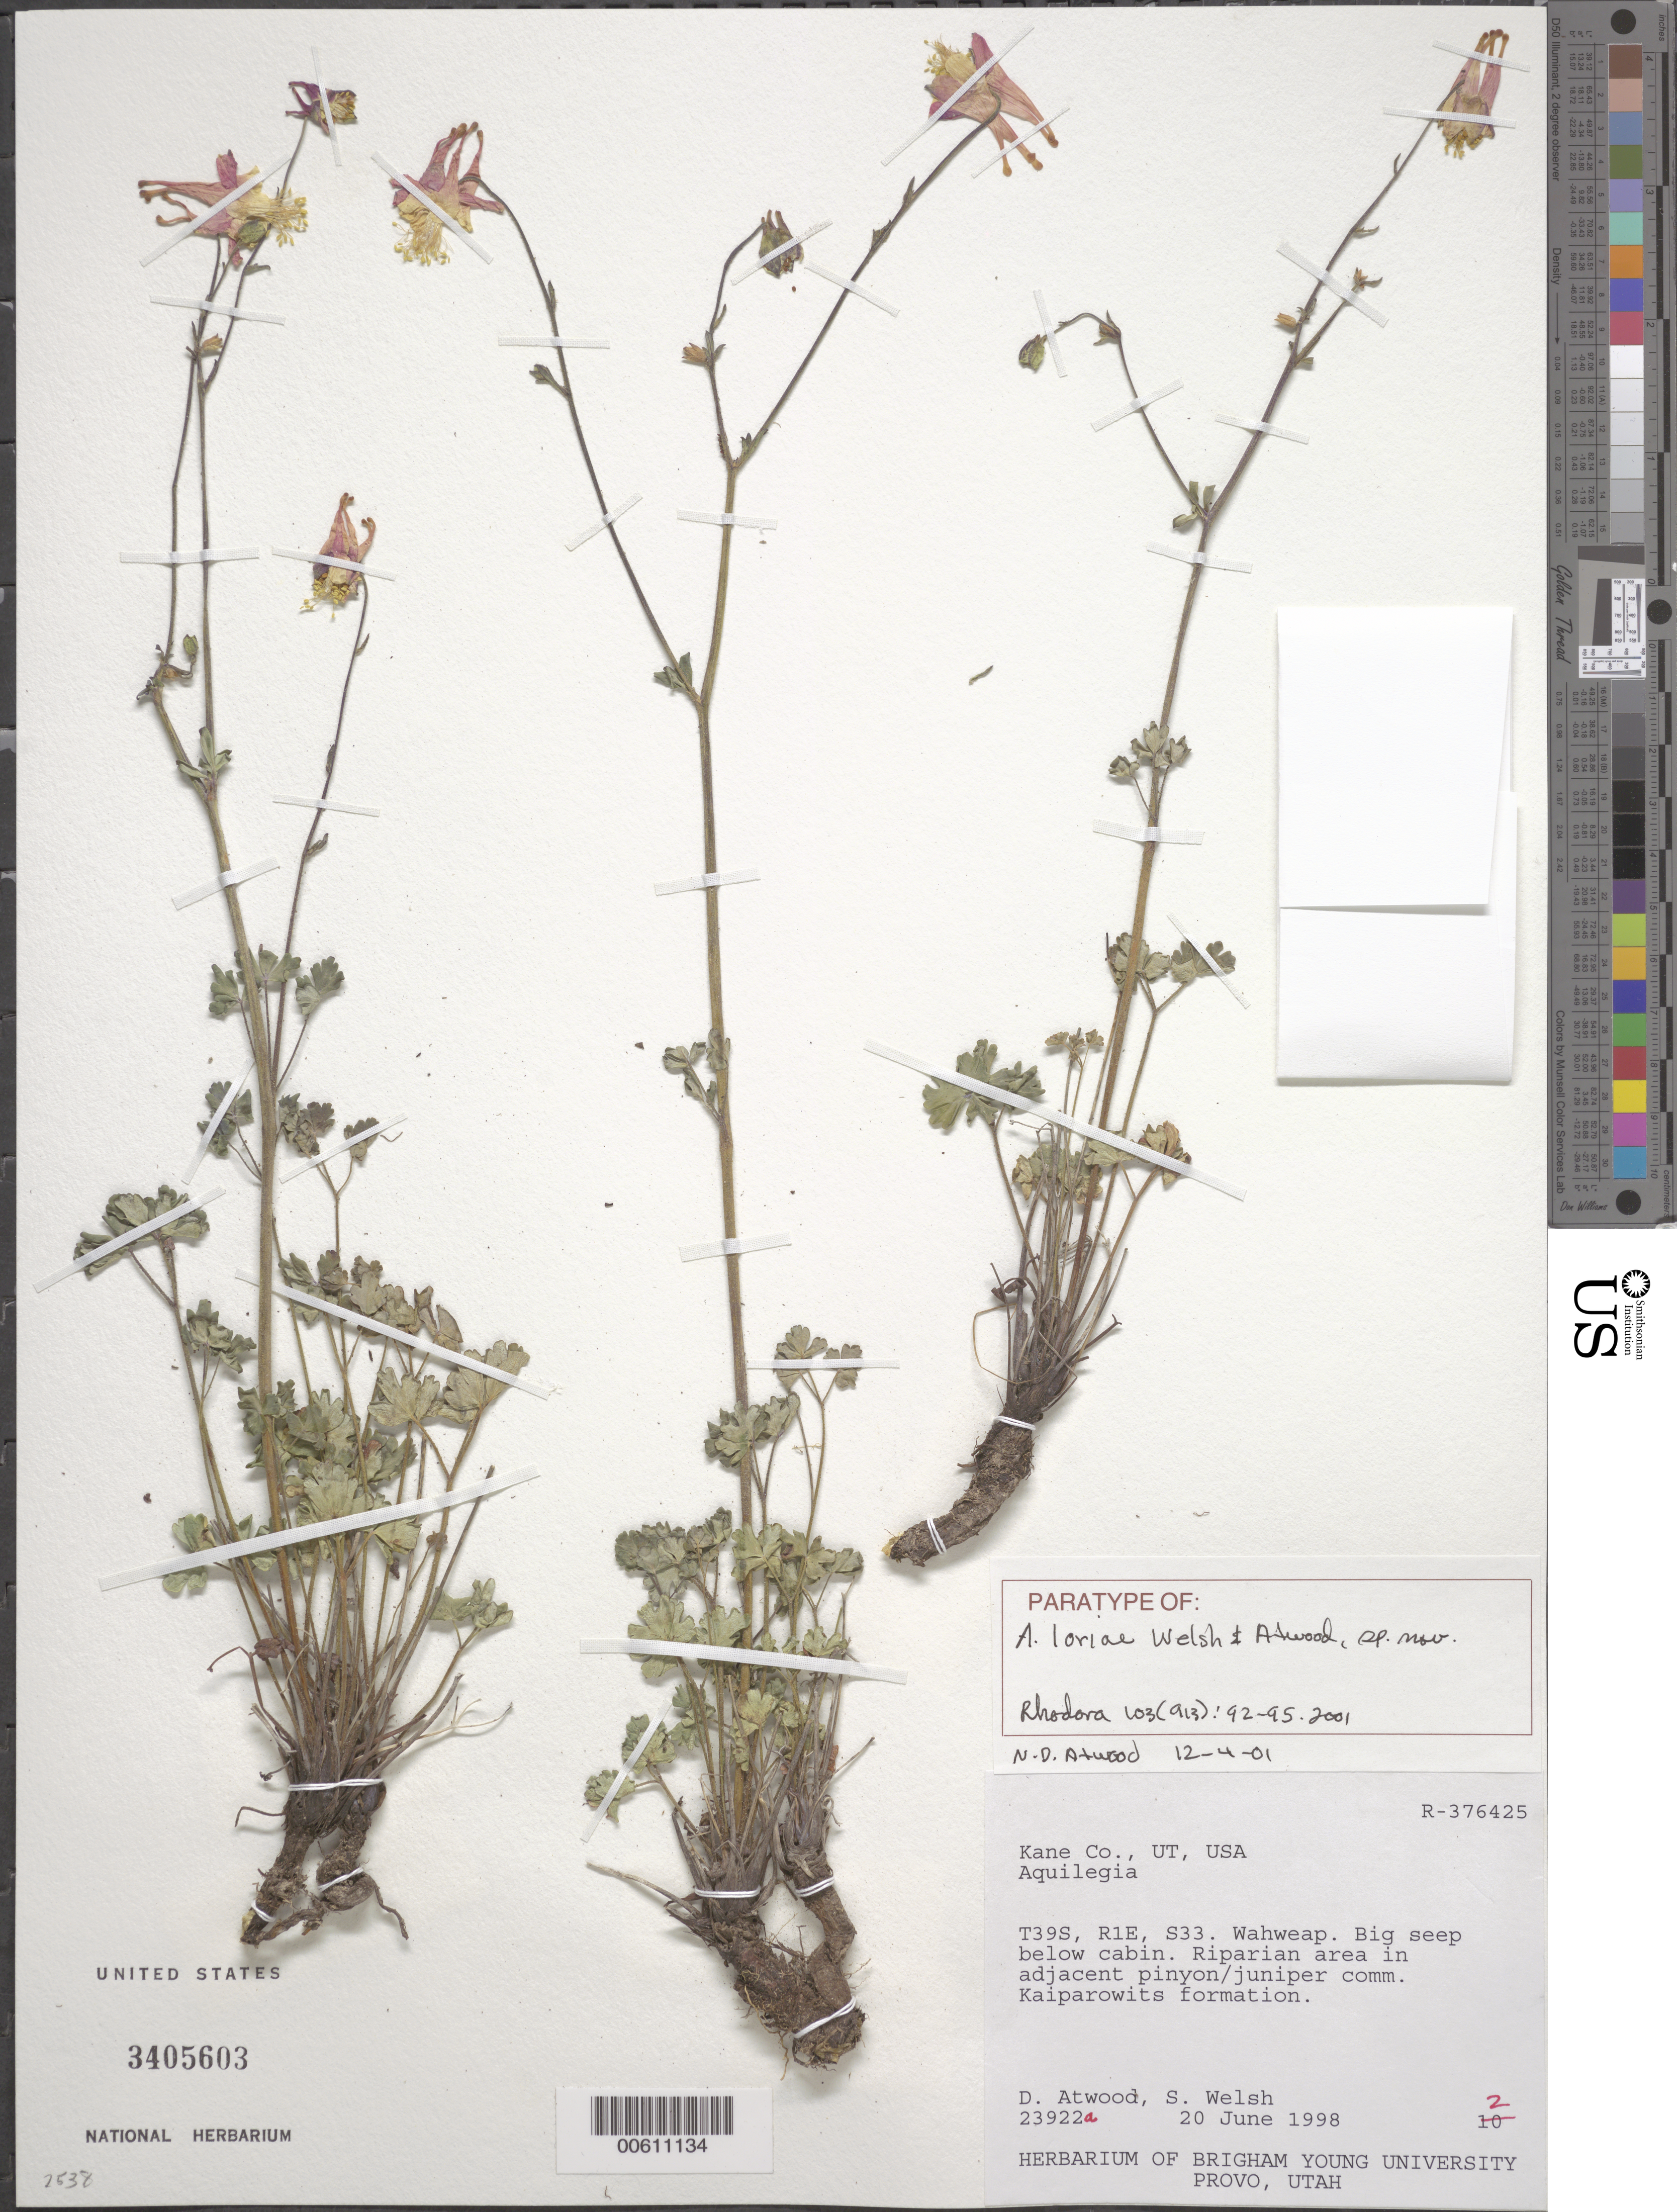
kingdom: Plantae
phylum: Tracheophyta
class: Magnoliopsida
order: Ranunculales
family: Ranunculaceae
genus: Aquilegia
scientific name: Aquilegia loriae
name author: S.L. Welsh & Atwood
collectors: D. Atwood & S. Welsh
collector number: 23922a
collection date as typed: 20 Jun 1998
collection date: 1998-06-20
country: United States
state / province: Utah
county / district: Kane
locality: T39S, R1E, S33. Wahweap.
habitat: Big seep below cabin. Riparian area in adjacent pinyon/juniper comm. Kaiparowits formation.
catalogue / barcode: US 3405603